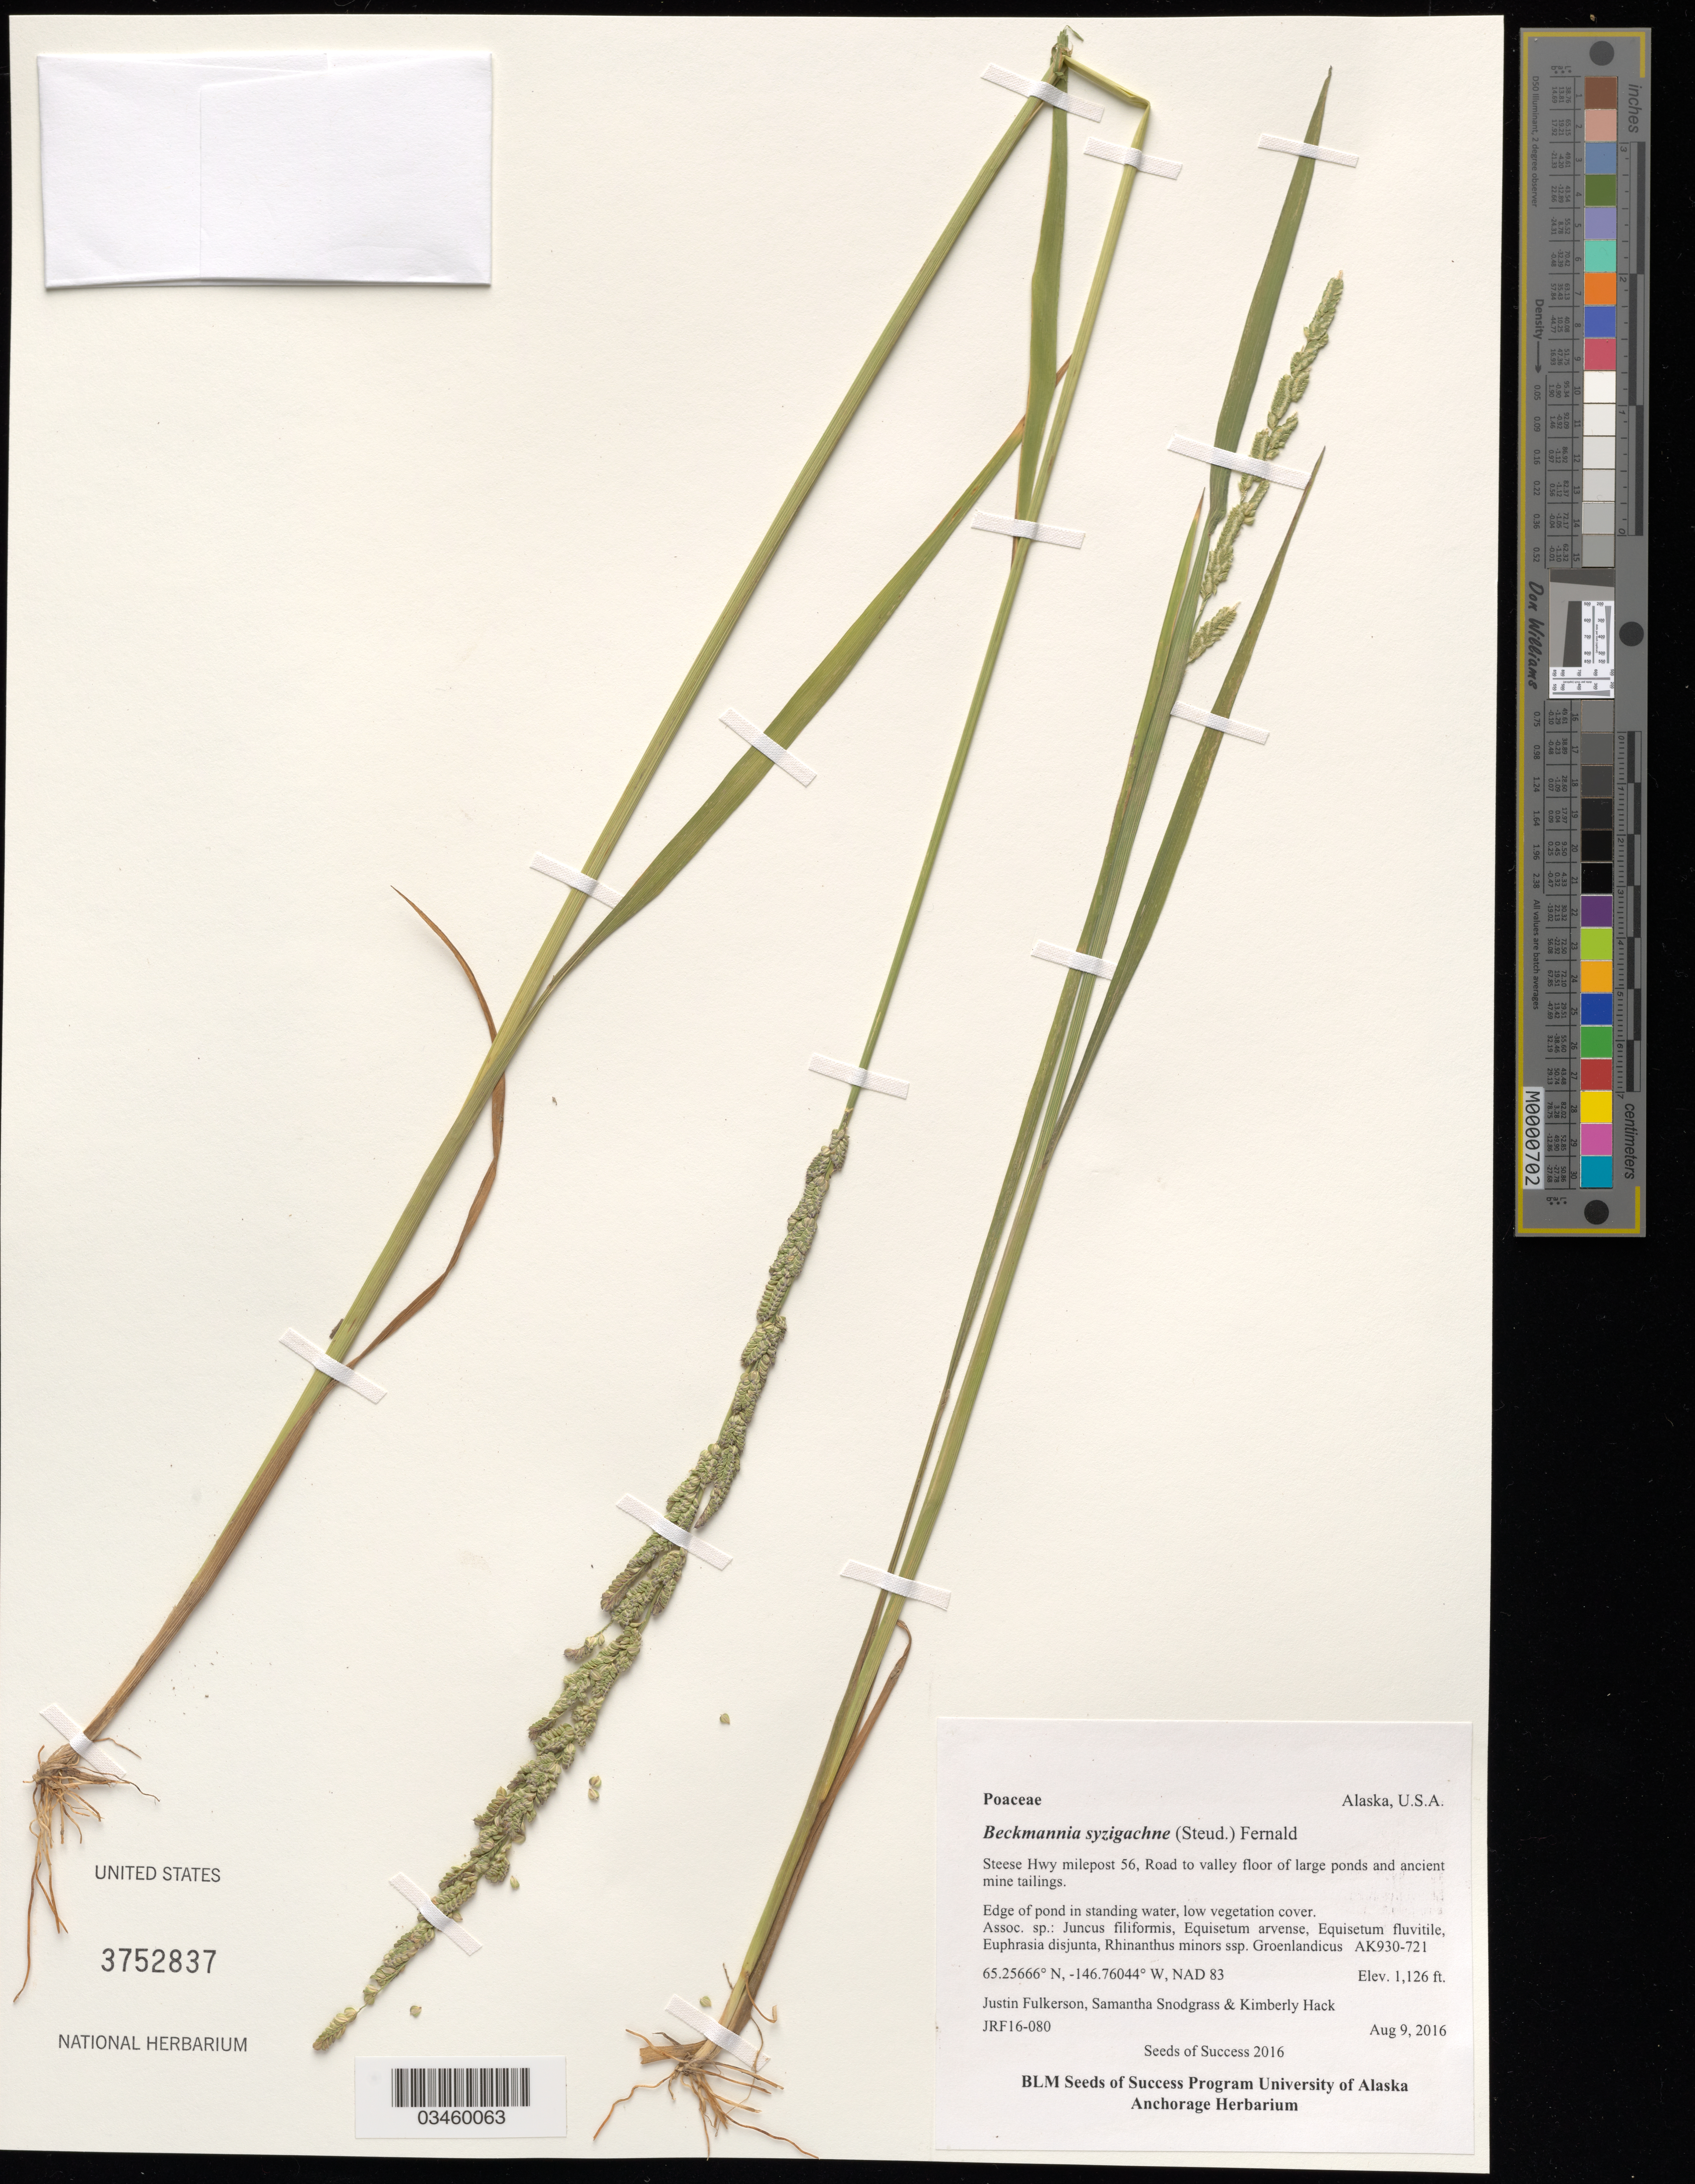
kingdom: Plantae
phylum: Tracheophyta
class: Liliopsida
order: Poales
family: Poaceae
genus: Beckmannia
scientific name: Beckmannia syzigachne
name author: (Steud.) Fernald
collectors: J. Fulkerson, K. Hack & S. Snodgrass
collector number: AK930-721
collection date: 2016-08-09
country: United States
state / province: Alaska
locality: Steese Hwy, milepost 56, Road to valley floor of large ponds and ancient mine tailings.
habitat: Edge of pond in standing water, low vegetation cover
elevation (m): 343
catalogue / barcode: US 3752837